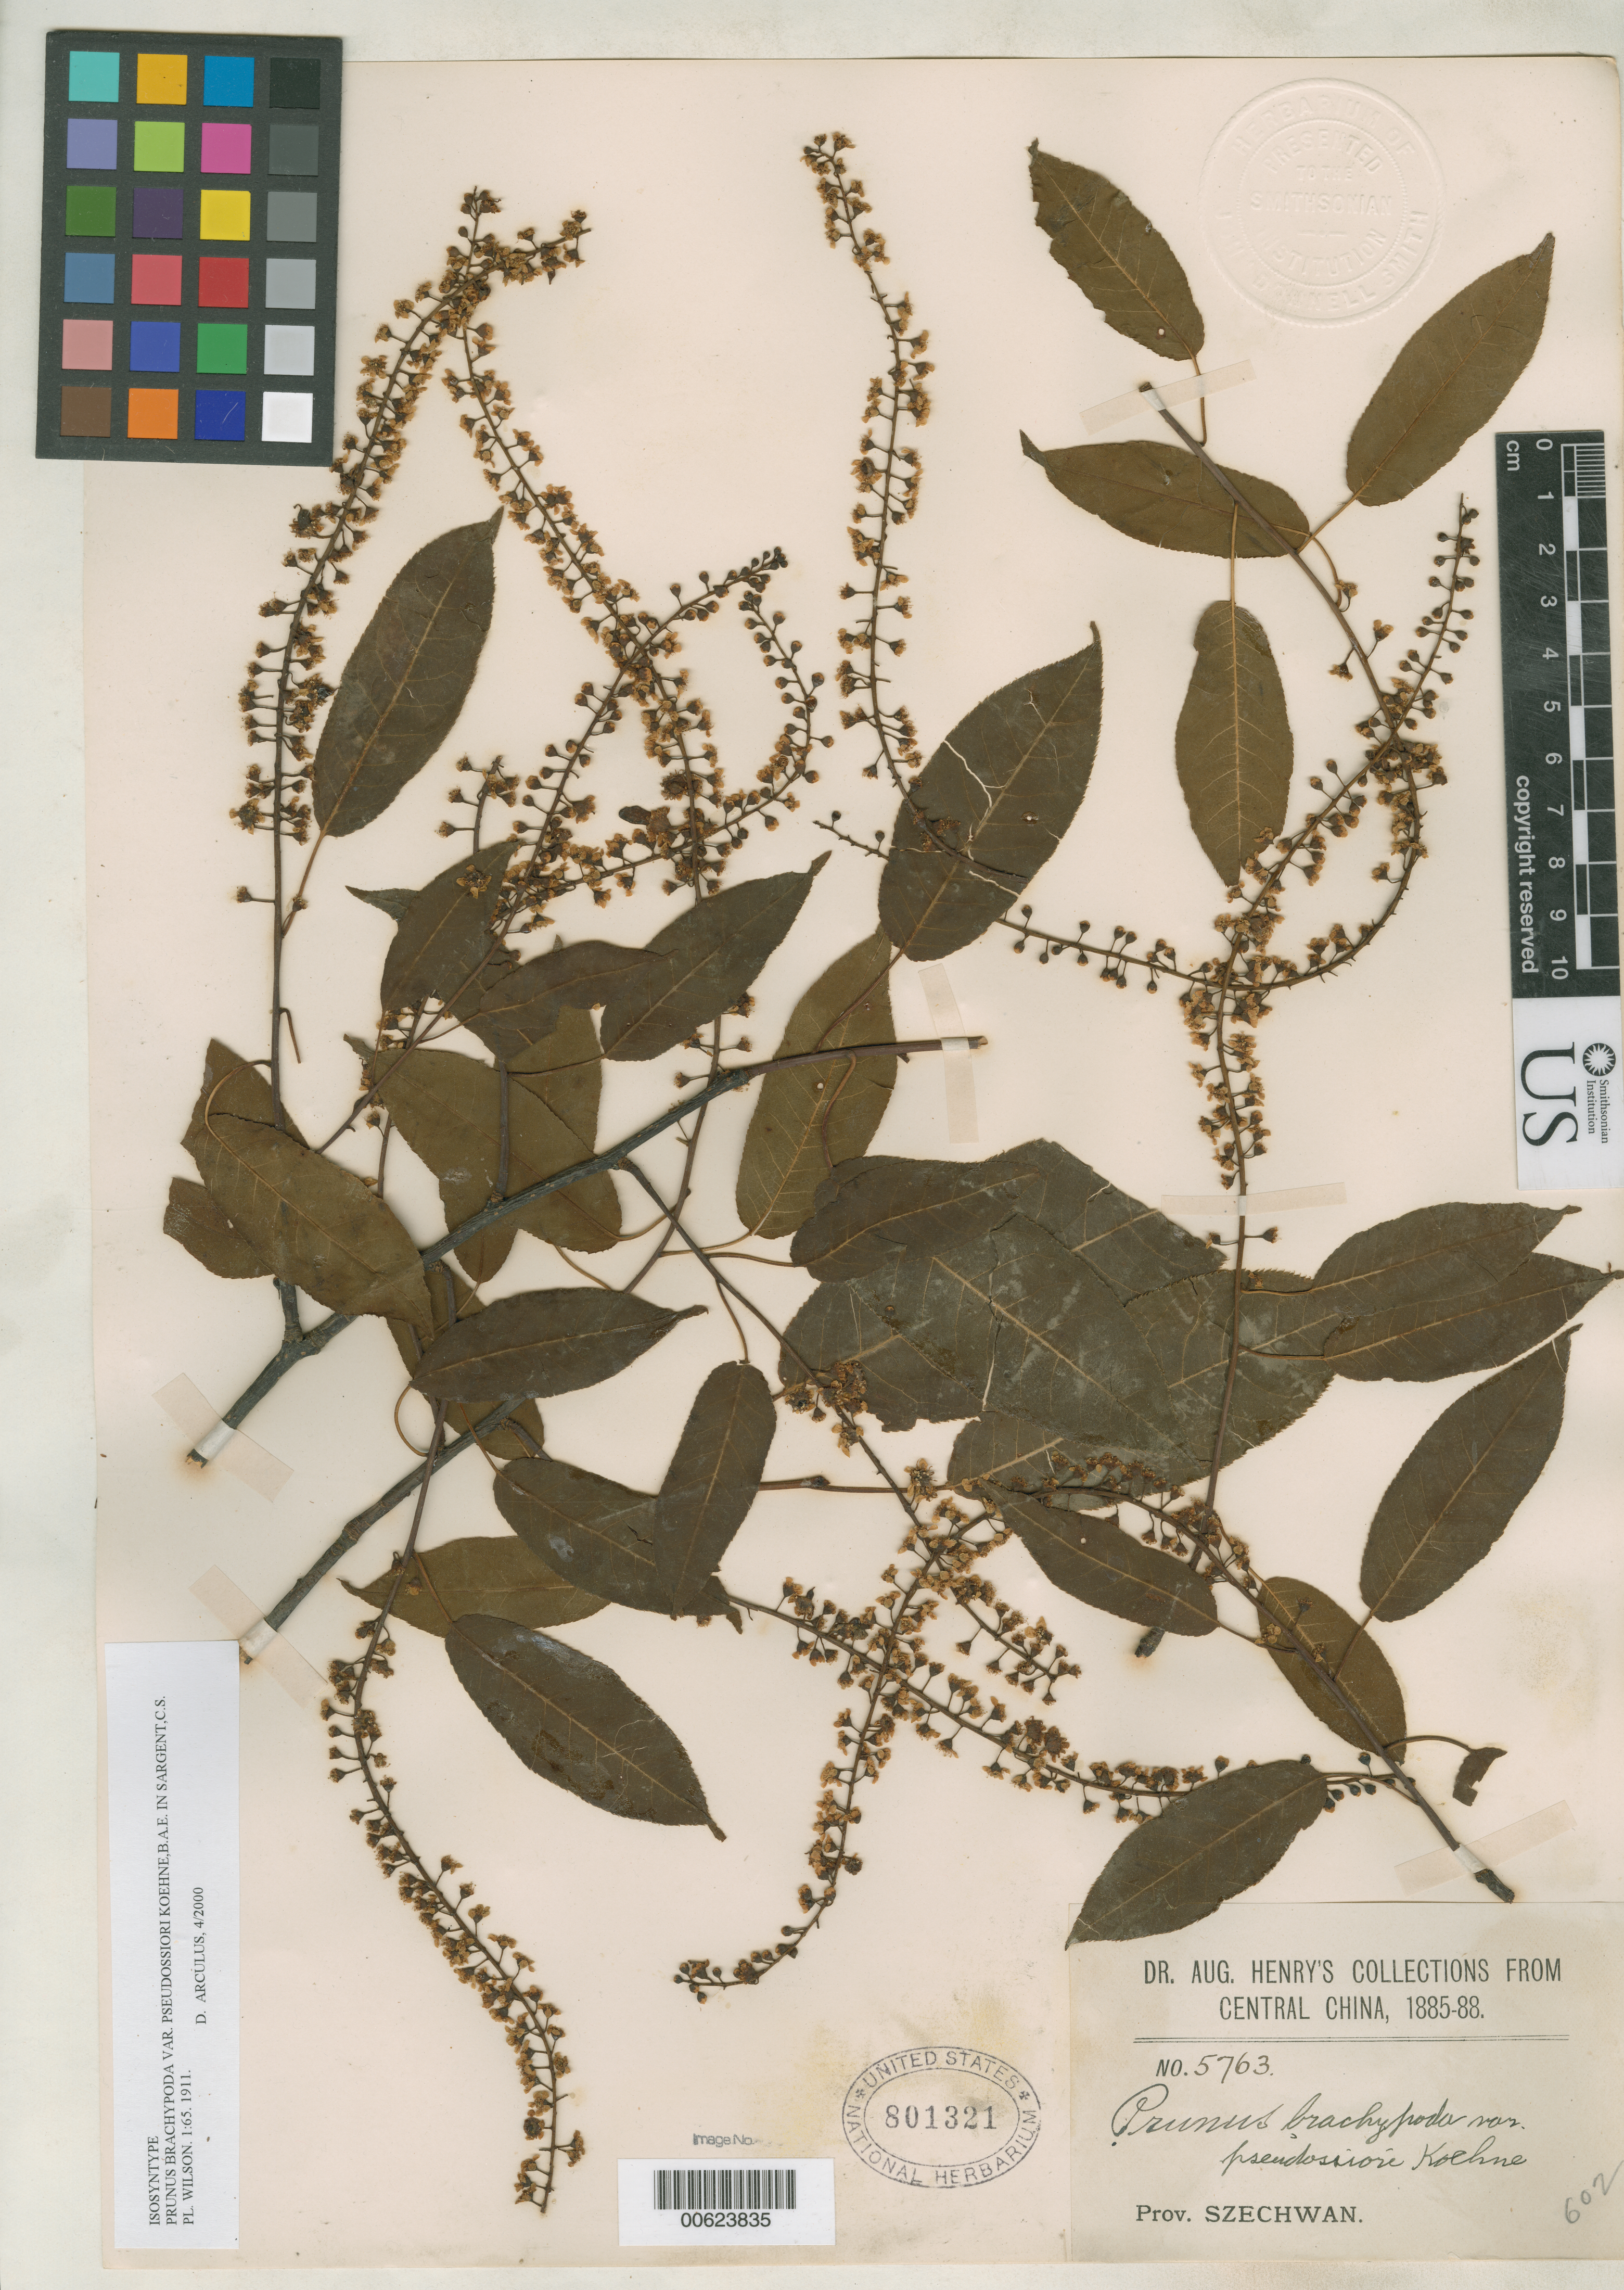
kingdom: Plantae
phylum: Tracheophyta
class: Magnoliopsida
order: Rosales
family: Rosaceae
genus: Prunus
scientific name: Prunus brachypoda var. pseudossiori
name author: Koehne in Sarg.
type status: Isosyntype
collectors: A. Henry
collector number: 5763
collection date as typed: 1855 to -- --- 1888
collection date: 1855/1888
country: China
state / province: Sichuan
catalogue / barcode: US 801321